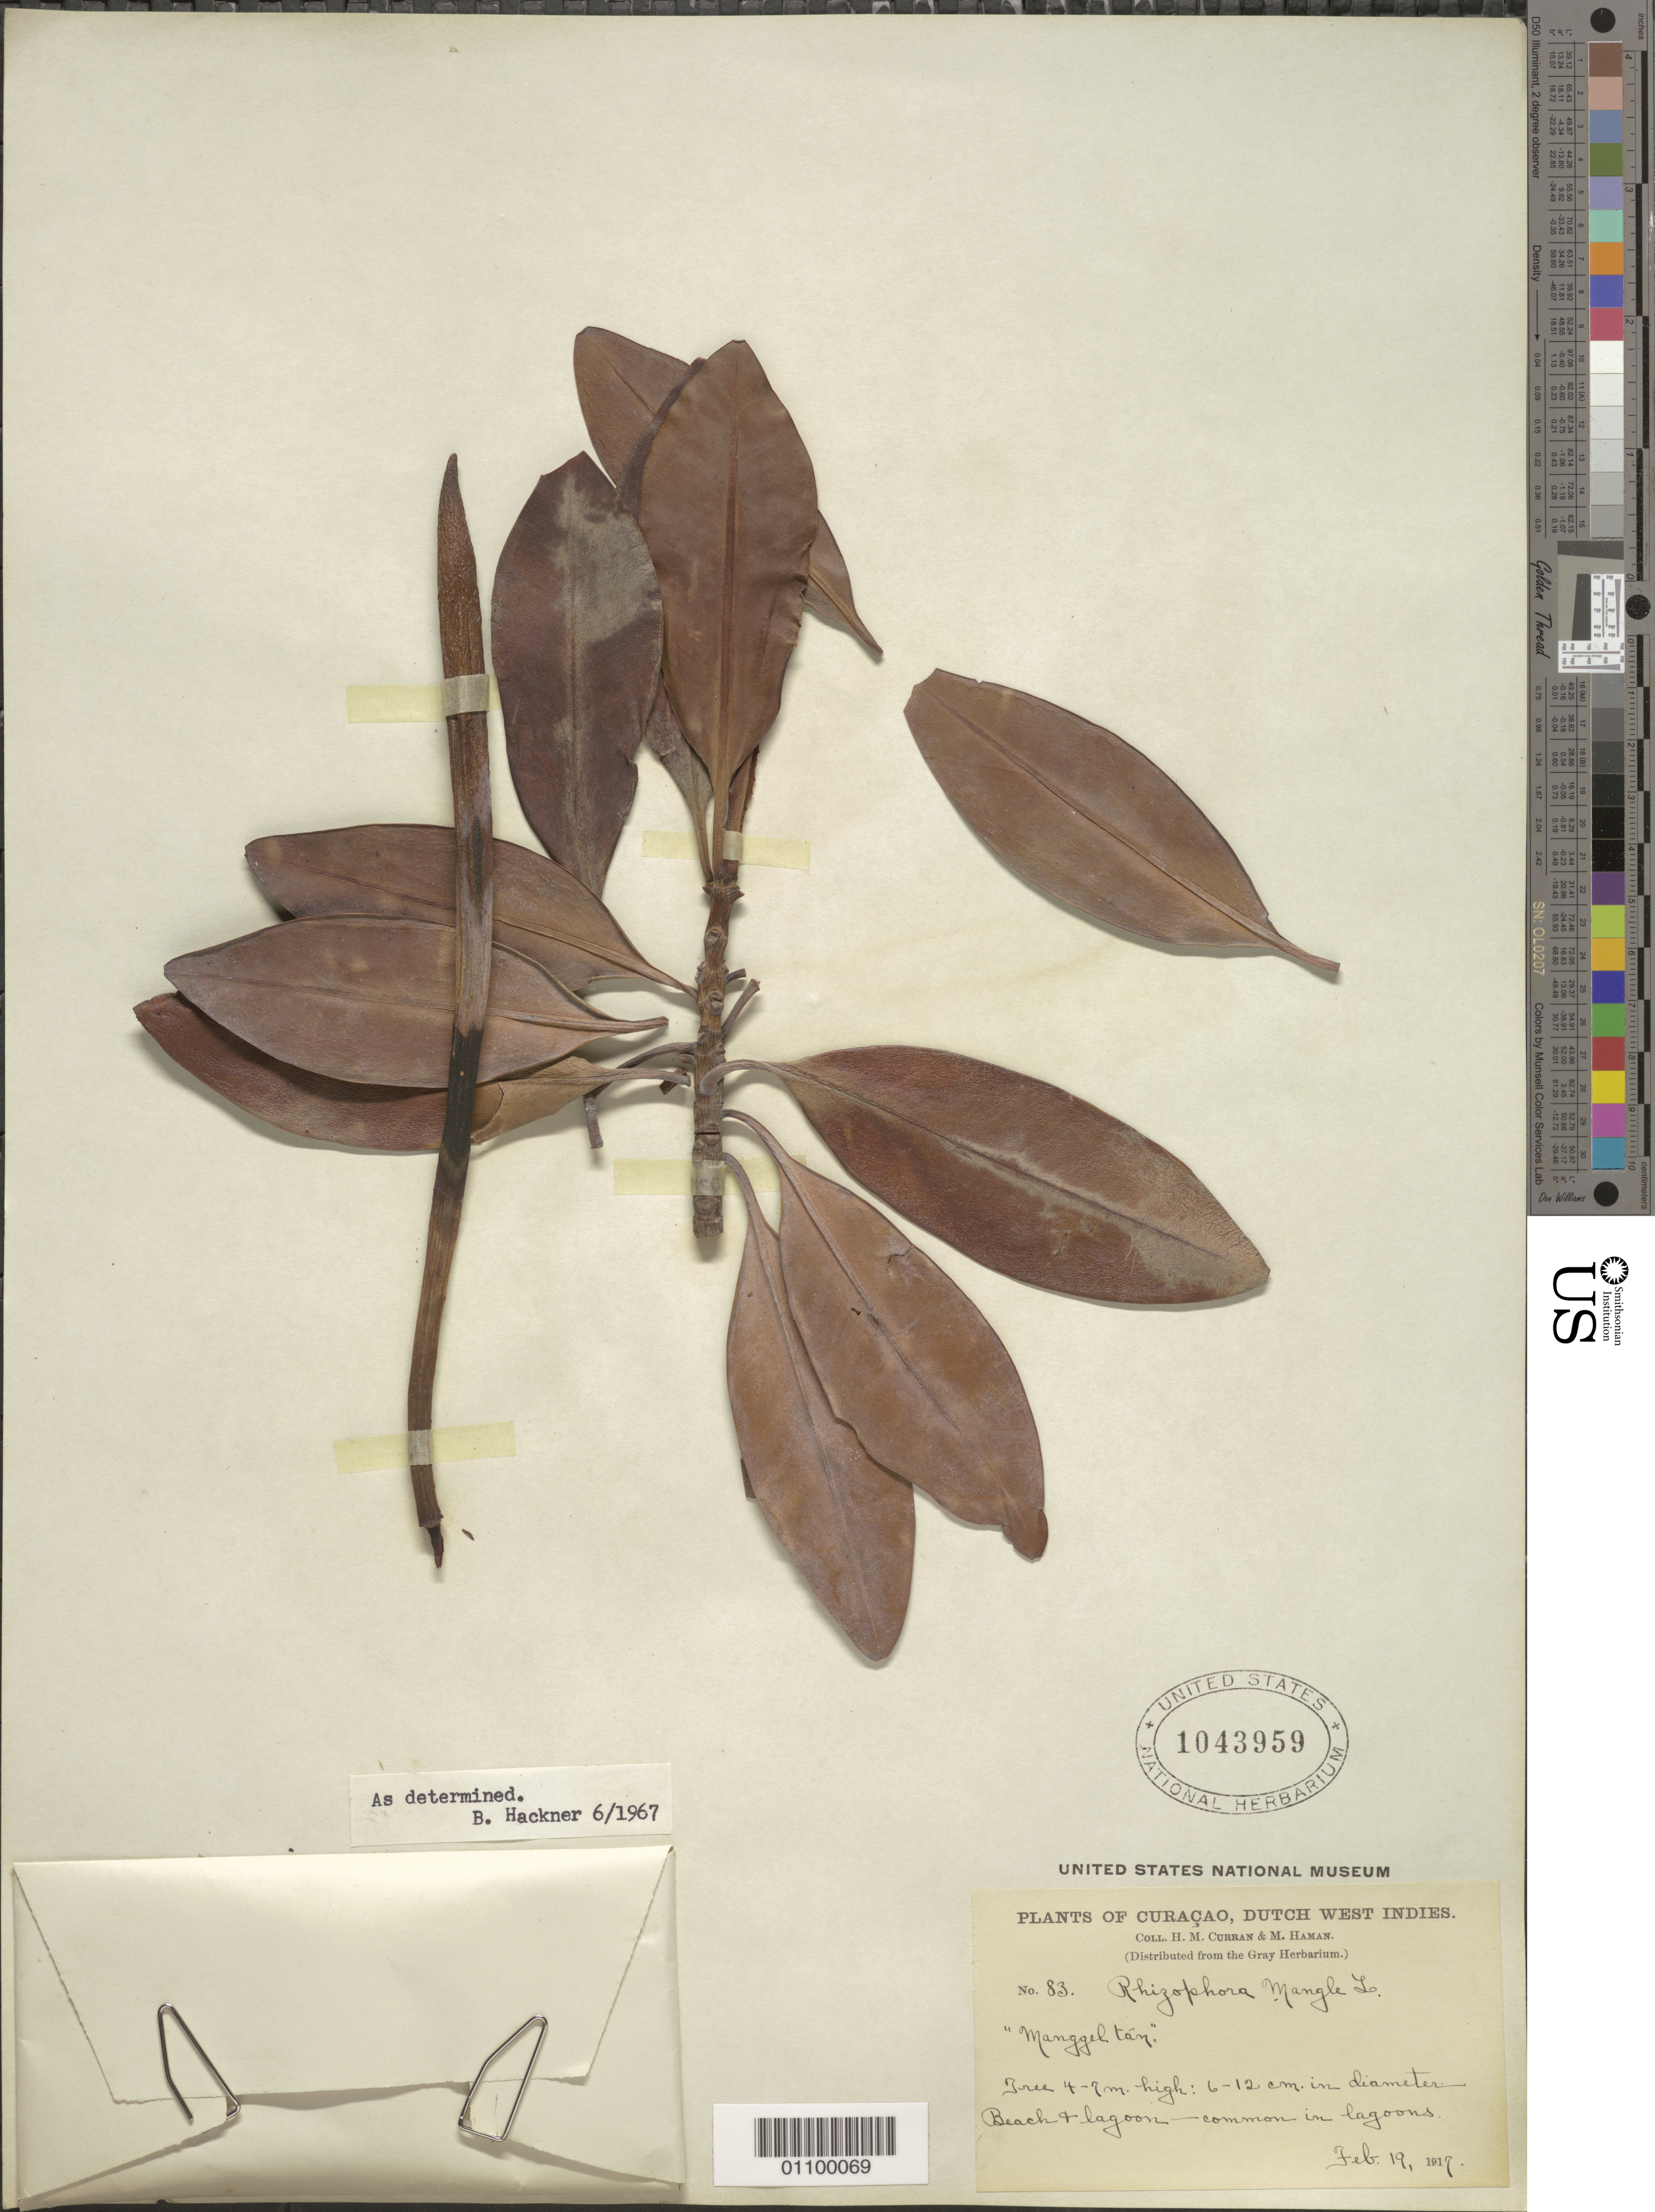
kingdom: Plantae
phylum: Tracheophyta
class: Magnoliopsida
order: Malpighiales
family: Rhizophoraceae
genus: Rhizophora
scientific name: Rhizophora mangle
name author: L.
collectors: H. M. Curran & M. Haman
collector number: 83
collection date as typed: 19 Feb 1917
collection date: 1917-02-19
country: Curaçao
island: Curaçao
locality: Beach + Lagoon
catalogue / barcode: US 1043959